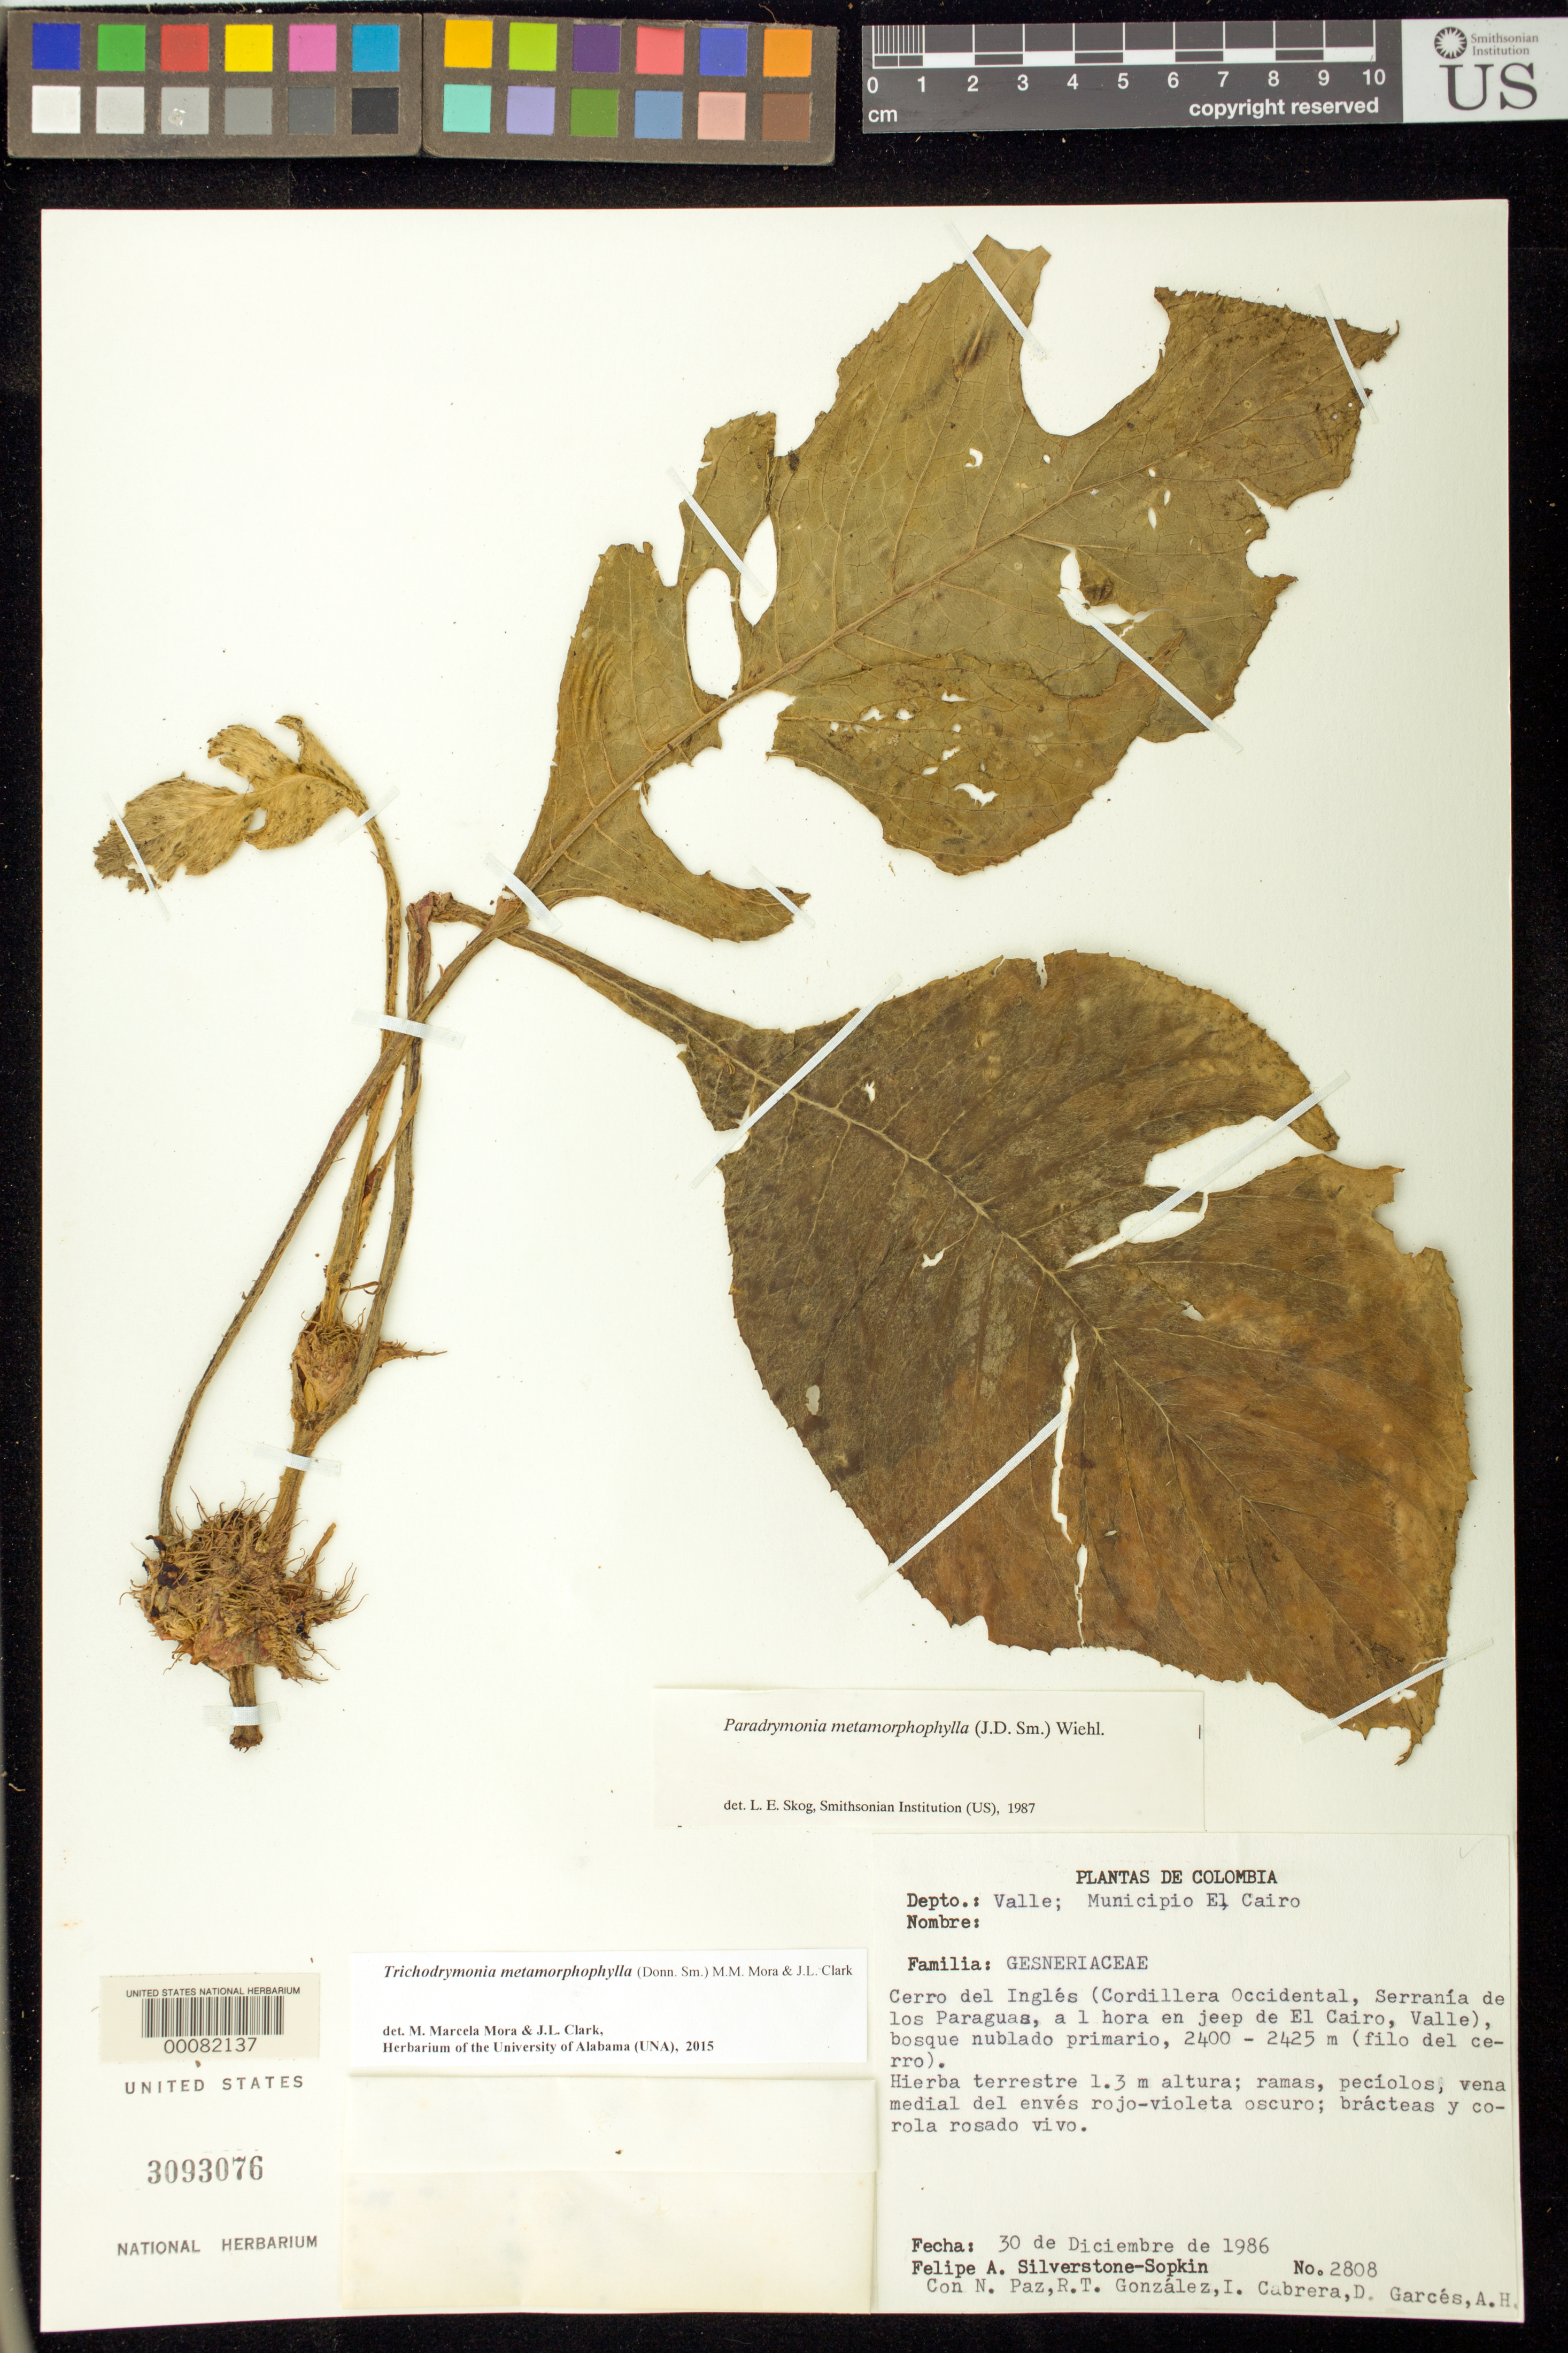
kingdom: Plantae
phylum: Tracheophyta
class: Magnoliopsida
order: Lamiales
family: Gesneriaceae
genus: Trichodrymonia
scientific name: Trichodrymonia metamorphophylla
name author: (Donn. Sm.) M.M. Mora & J.L. Clark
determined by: Mora, M. M.; Clark, J. L.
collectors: P. A. Silverstone-Sopkin & et al.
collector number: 2808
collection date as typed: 30 Dec 1986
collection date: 1986-12-30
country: Colombia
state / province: Valle del Cauca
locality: Municipality El Cairo, Cerro del Ingles (Cordillera Occidental, Serrania de los Paraguas, about1 hr by jeep from El Cairo)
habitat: Primary cloud forest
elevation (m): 2400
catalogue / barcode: US 3093076